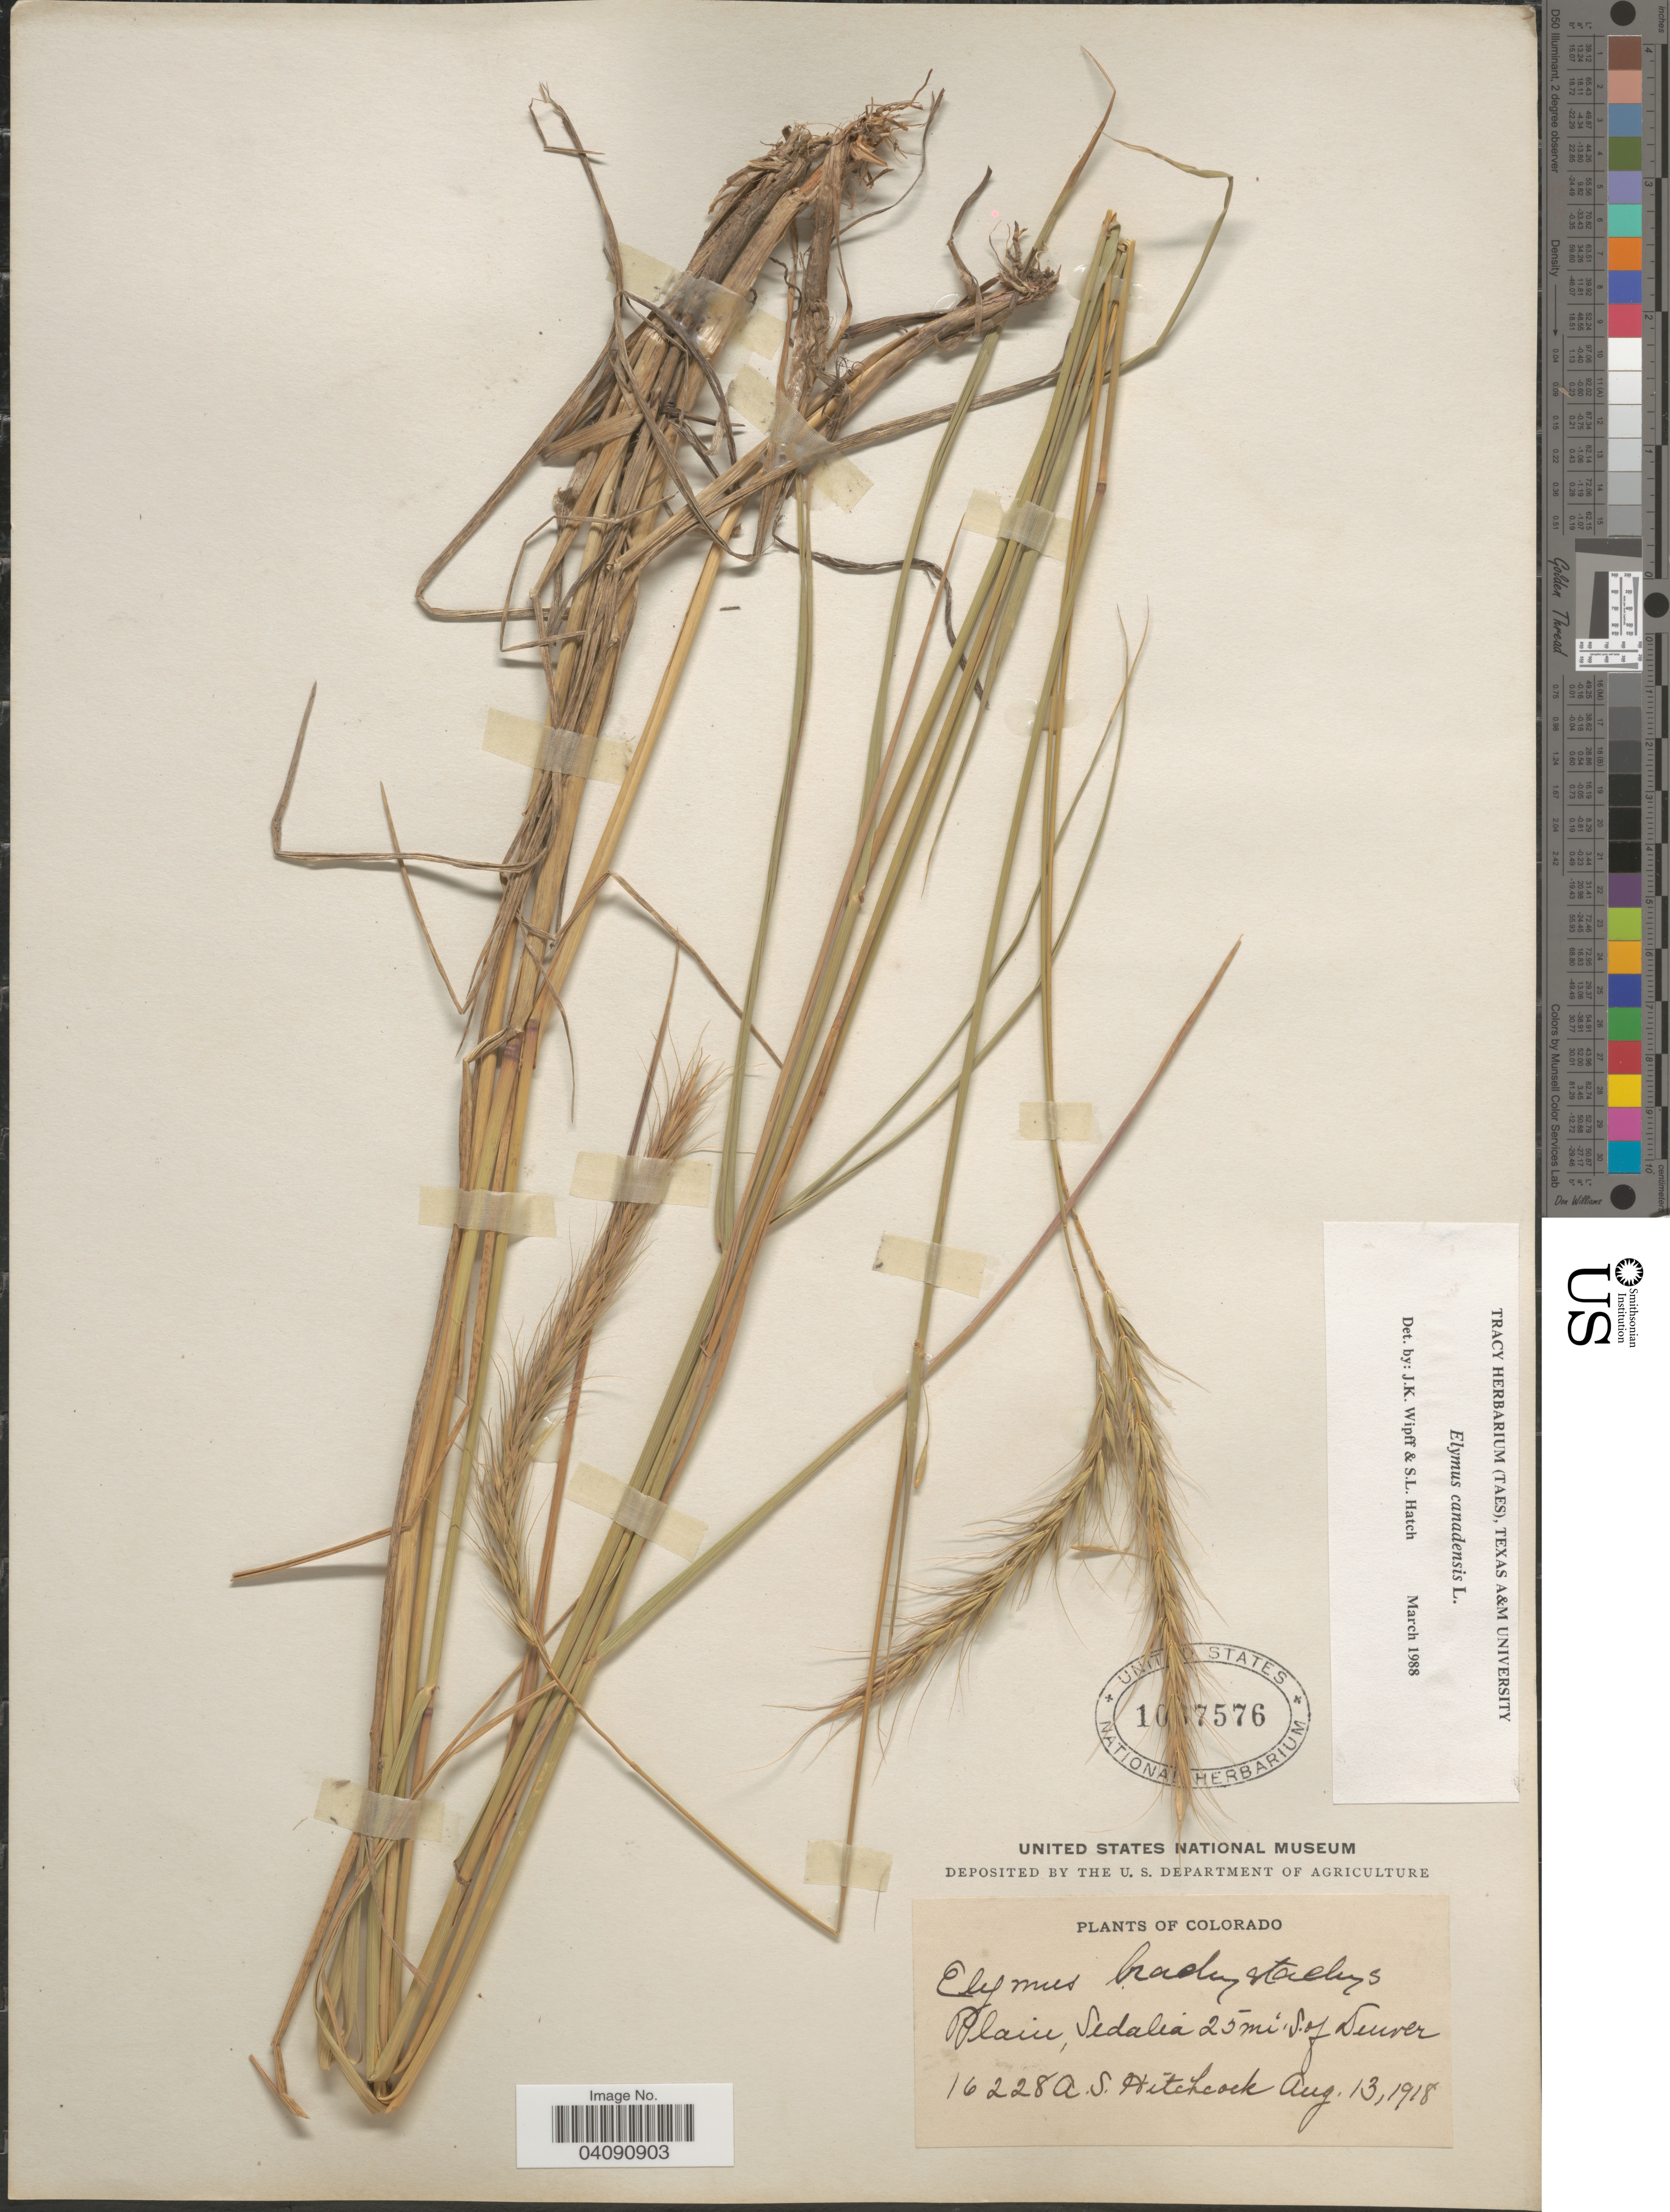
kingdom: Plantae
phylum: Tracheophyta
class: Liliopsida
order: Poales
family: Poaceae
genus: Elymus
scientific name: Elymus canadensis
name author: L.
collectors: A. S. Hitchcock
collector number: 16228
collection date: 1918-08-13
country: United States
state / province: Colorado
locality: Plain, Sedalia 25 mi. S. of Denver.